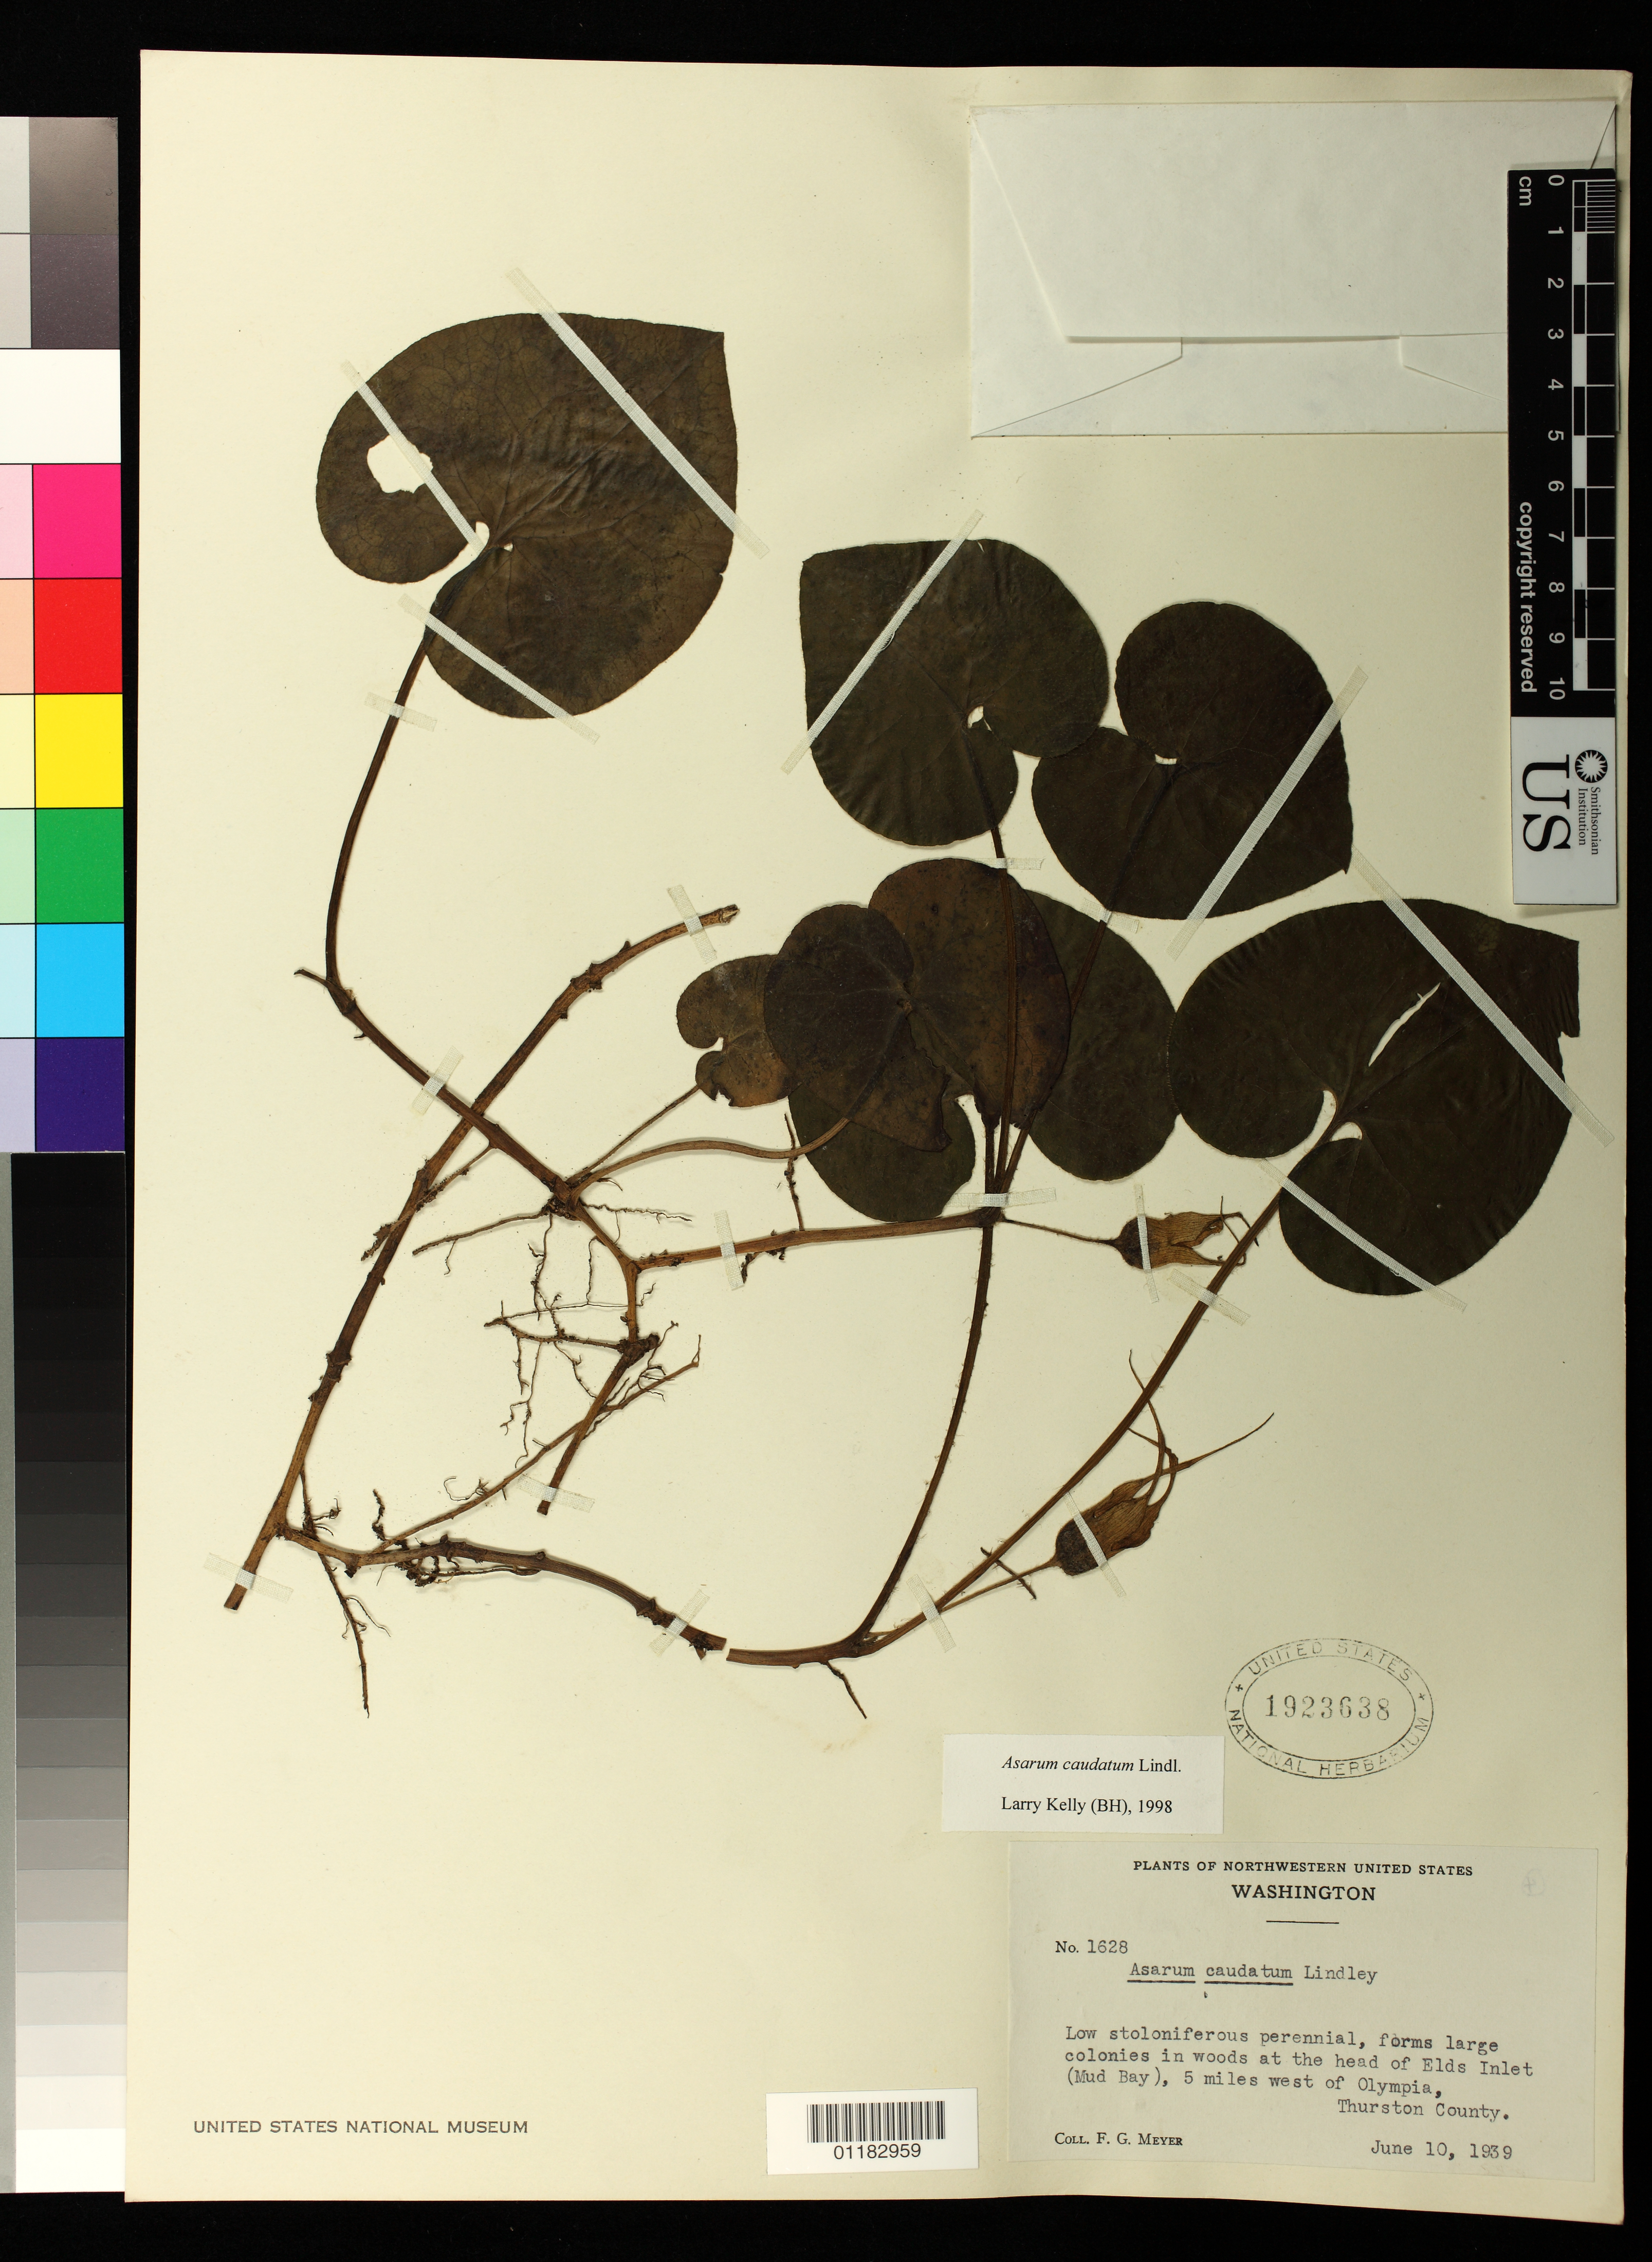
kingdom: Plantae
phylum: Tracheophyta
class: Magnoliopsida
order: Piperales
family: Aristolochiaceae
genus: Asarum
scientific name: Asarum canadense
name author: L.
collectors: F. G. Meyer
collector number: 1628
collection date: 1939-06-10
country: United States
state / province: Washington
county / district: Thurston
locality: In woods at the head of Elds [Eld] Inlet (Mud Bay), 5 miles west of Olympia, Thurston County.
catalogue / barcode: US 1923638